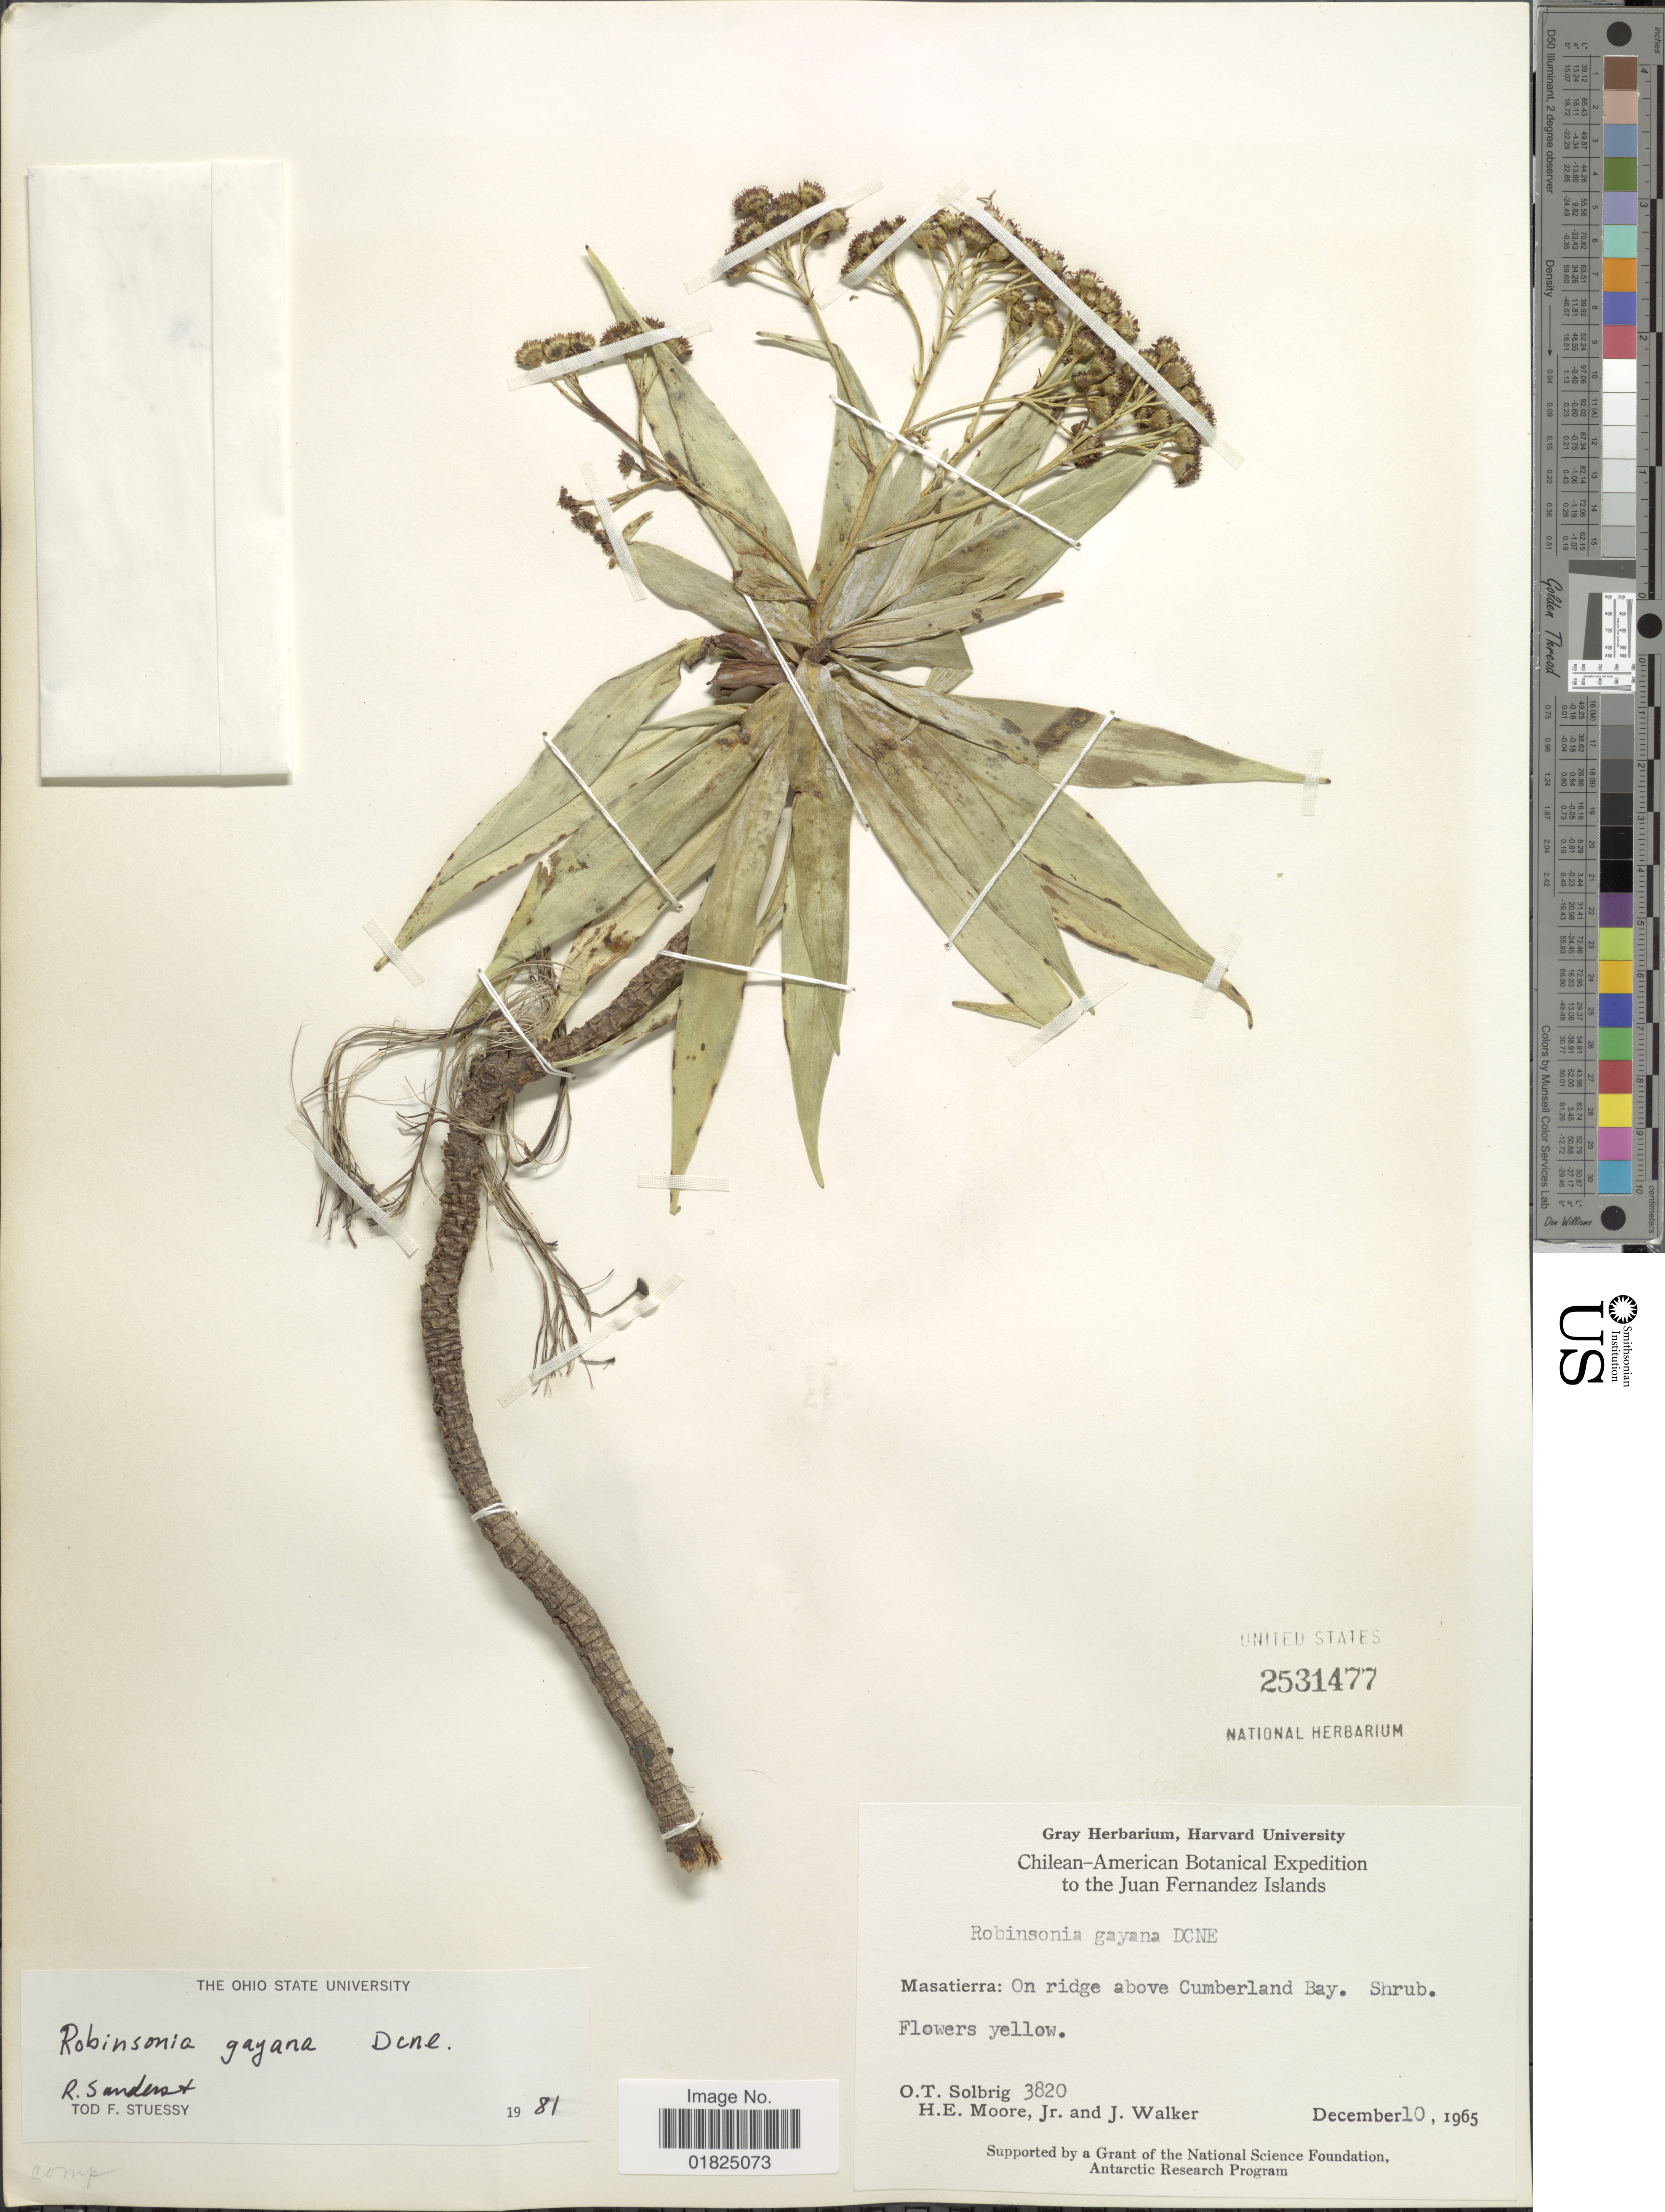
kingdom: Plantae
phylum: Tracheophyta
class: Magnoliopsida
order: Asterales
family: Asteraceae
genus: Robinsonia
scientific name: Robinsonia gayana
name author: Decne.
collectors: O. T. Solbrig, H. Moore & J. Walker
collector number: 3820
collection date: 1965-12-10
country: Chile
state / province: Valparaíso (V)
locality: The Juan Fernandez Islands, Masatierra: on ridge above Cumberland Bay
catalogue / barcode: US 2531477